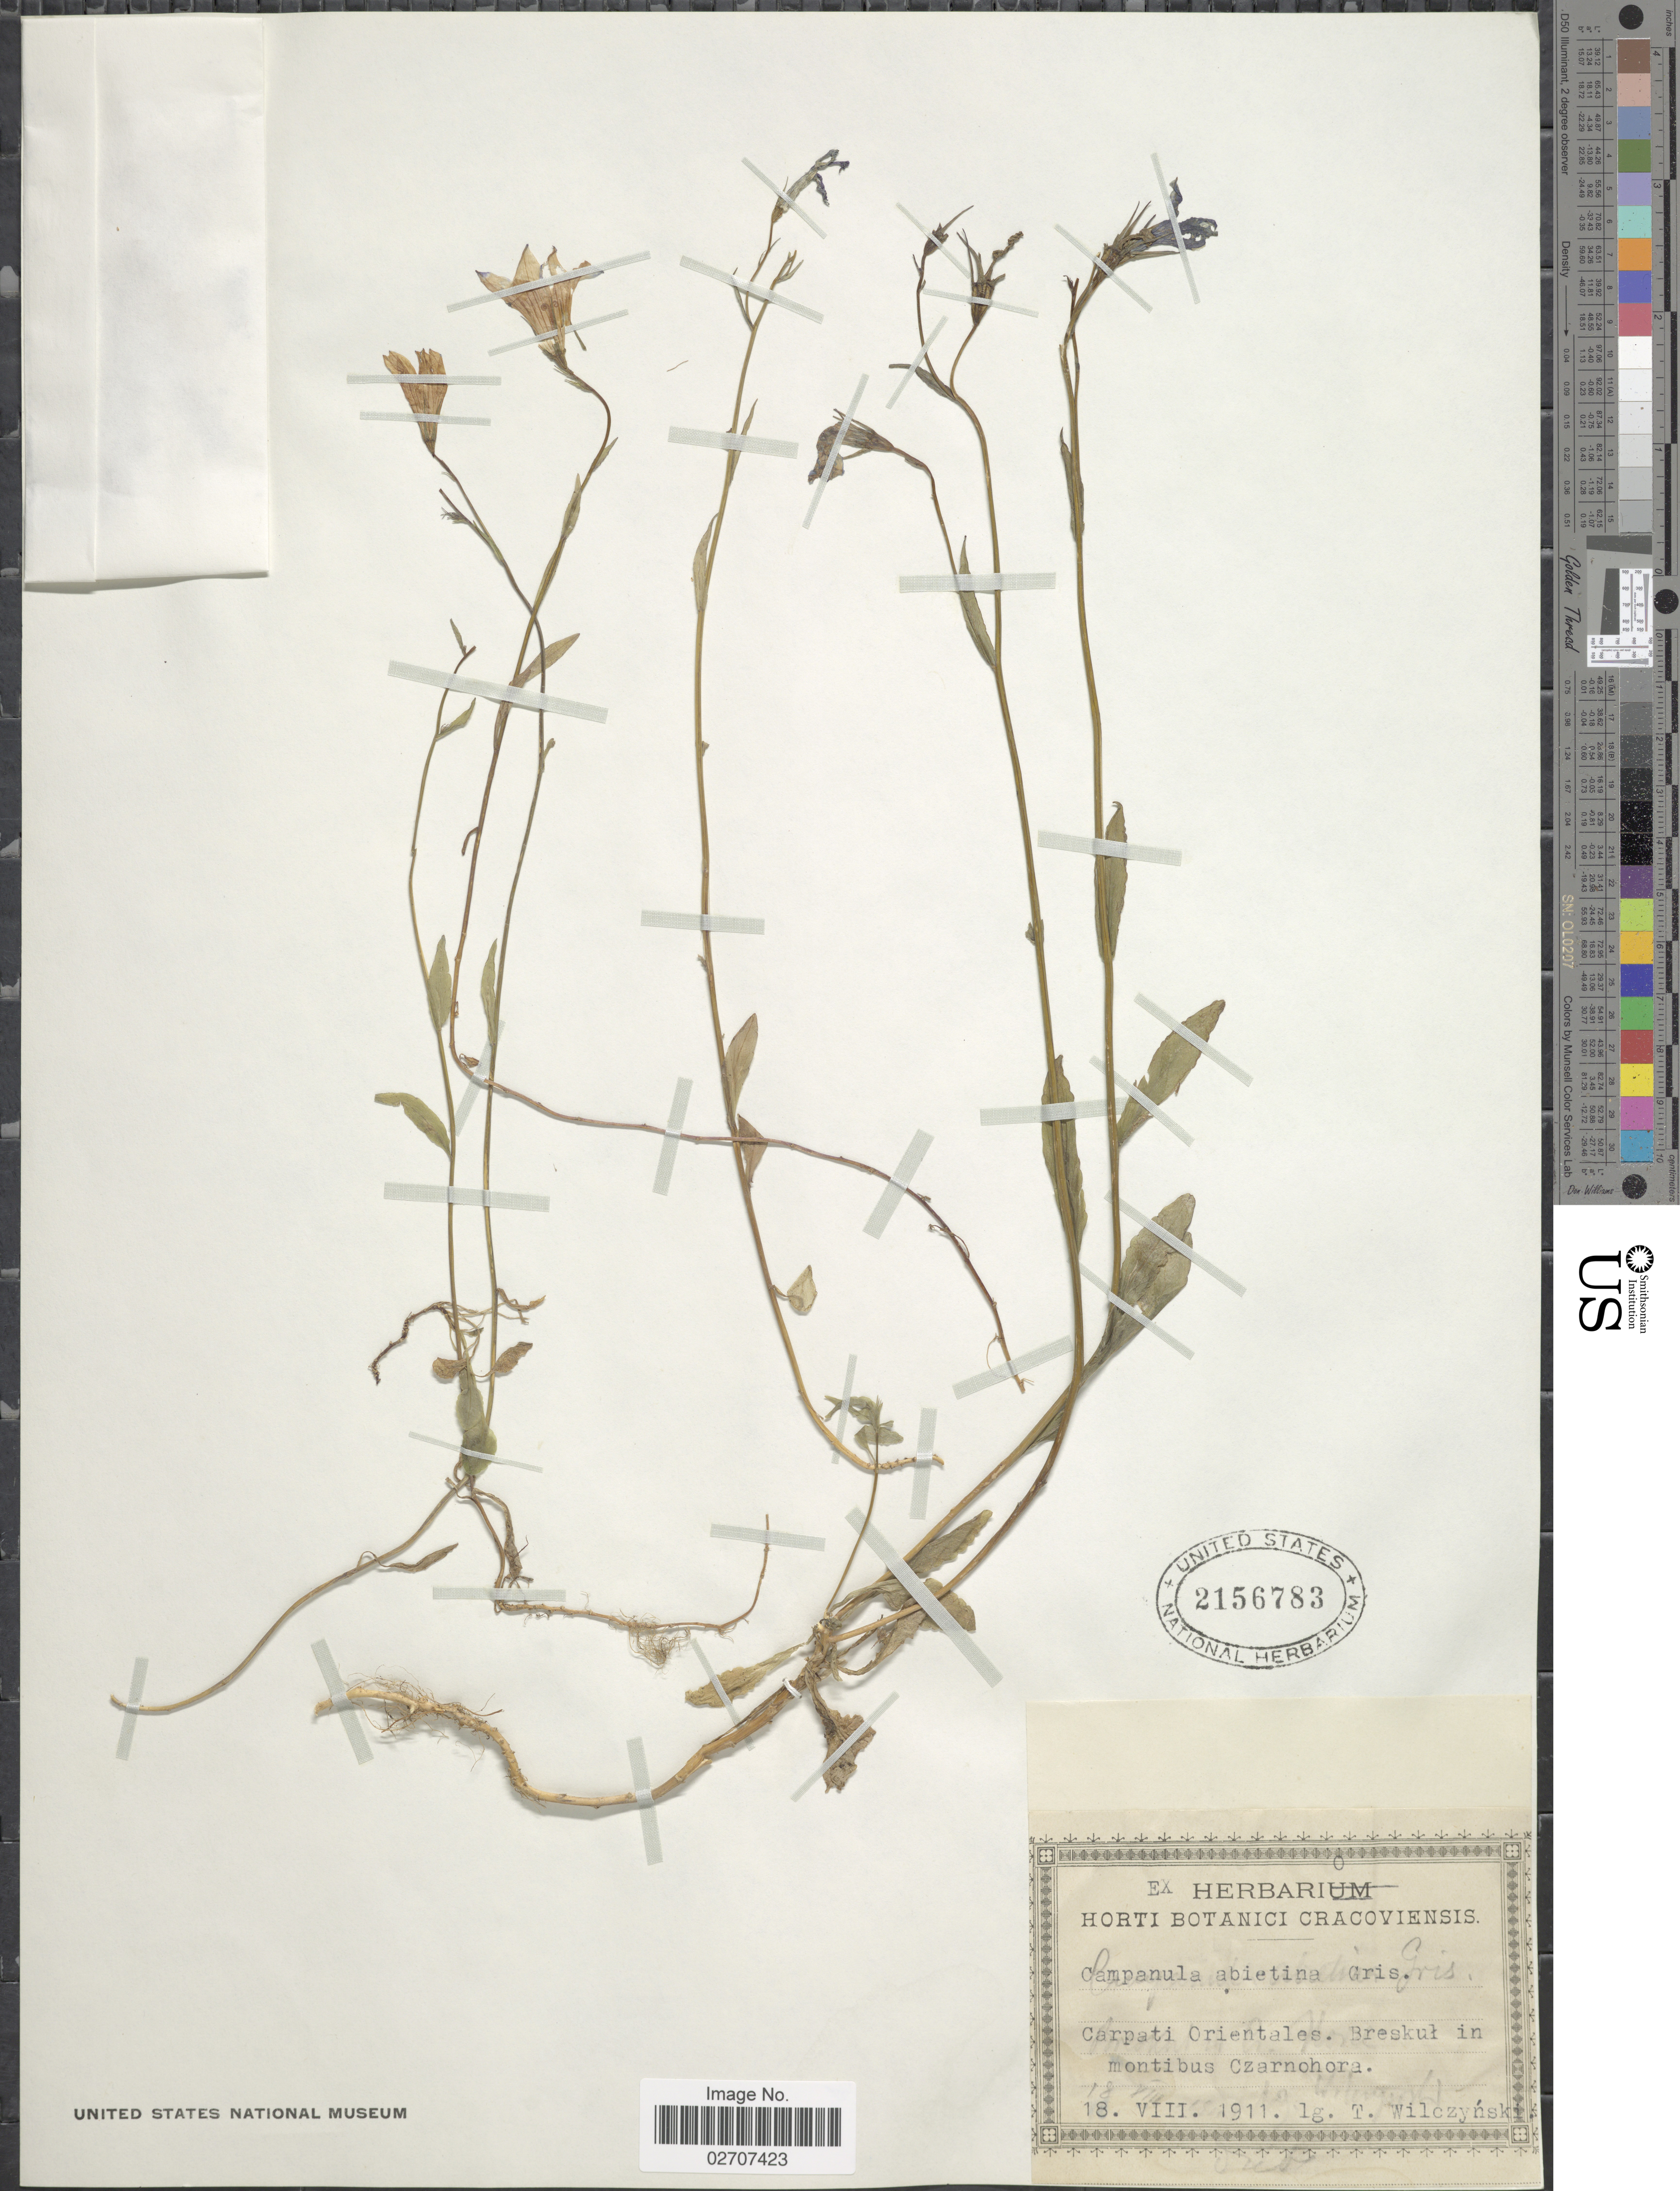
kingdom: Plantae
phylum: Tracheophyta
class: Magnoliopsida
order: Asterales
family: Campanulaceae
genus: Campanula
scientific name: Campanula abietina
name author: Griseb. & Schenk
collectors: T. Wilczynski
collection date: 1911-08-18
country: Ukraine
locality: Carpati Orientales, Breskul in montibus Czarnohora.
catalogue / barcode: US 2156783